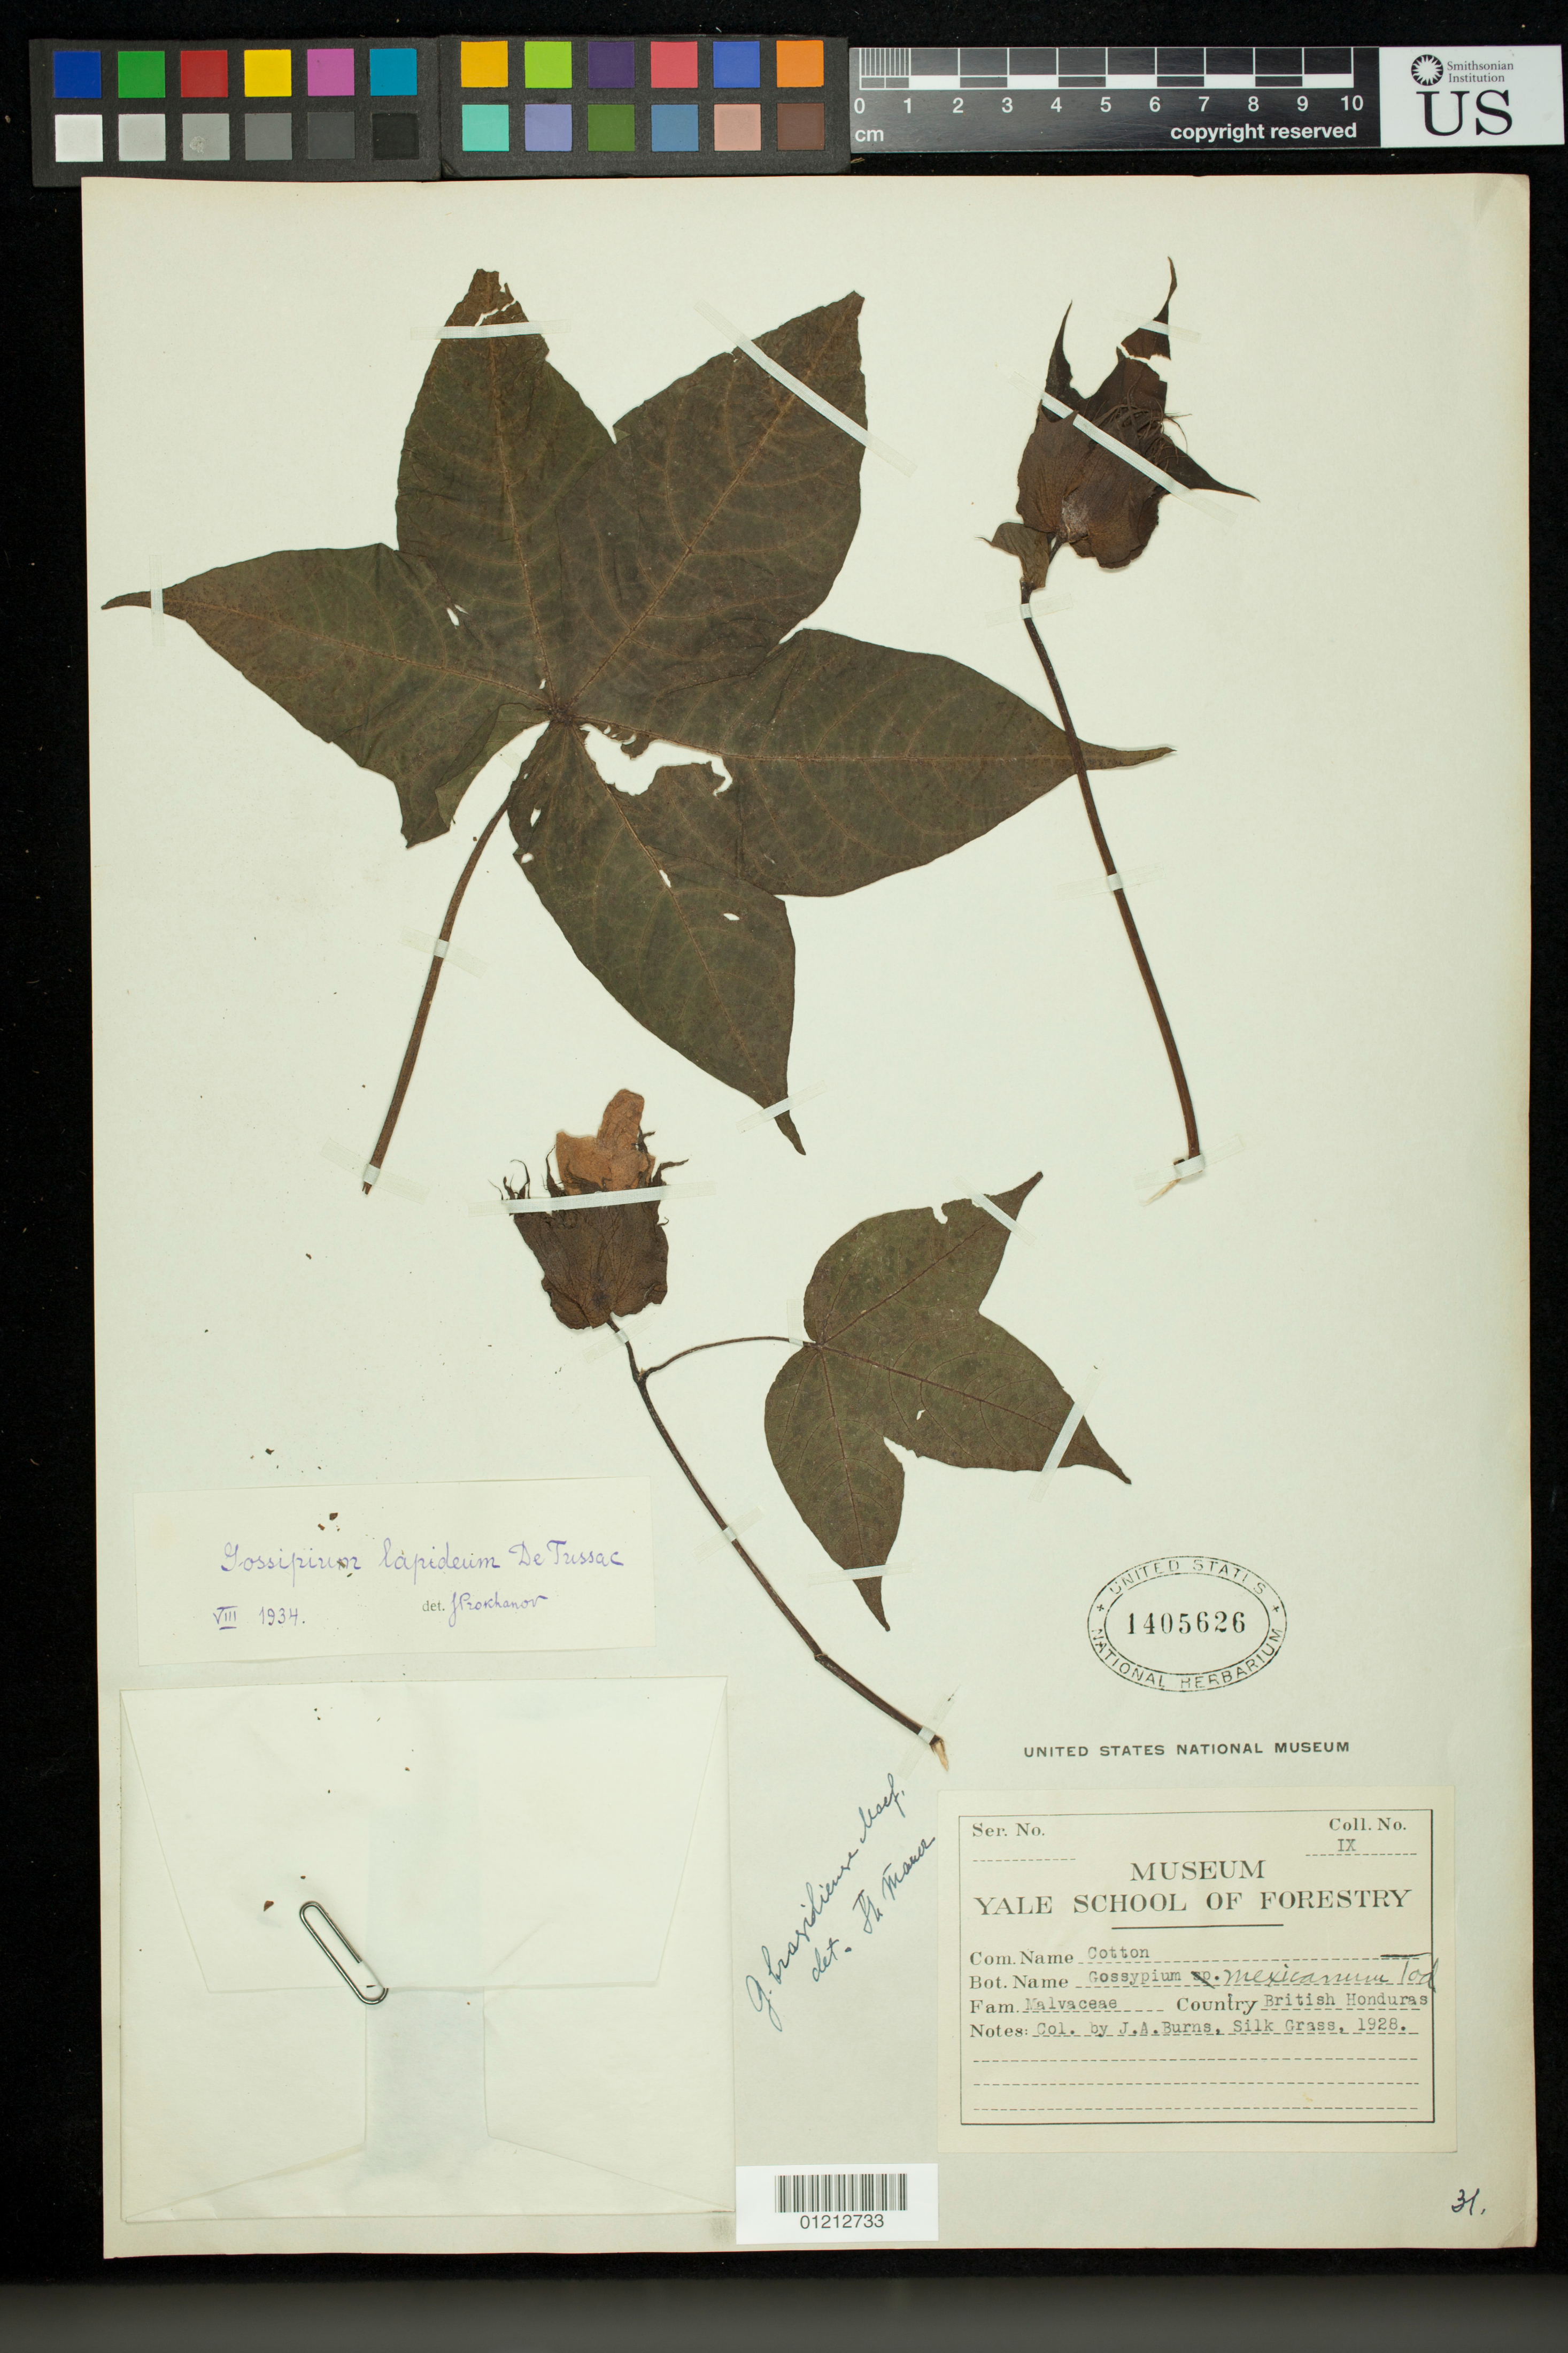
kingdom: Plantae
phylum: Tracheophyta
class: Magnoliopsida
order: Malvales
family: Malvaceae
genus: Gossypium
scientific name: Gossypium barbadense var. acuminatum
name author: (Roxb. ex G. Don) Triana & Planch.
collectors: J. Burns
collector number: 9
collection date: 1928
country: Honduras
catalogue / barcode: US 1405626